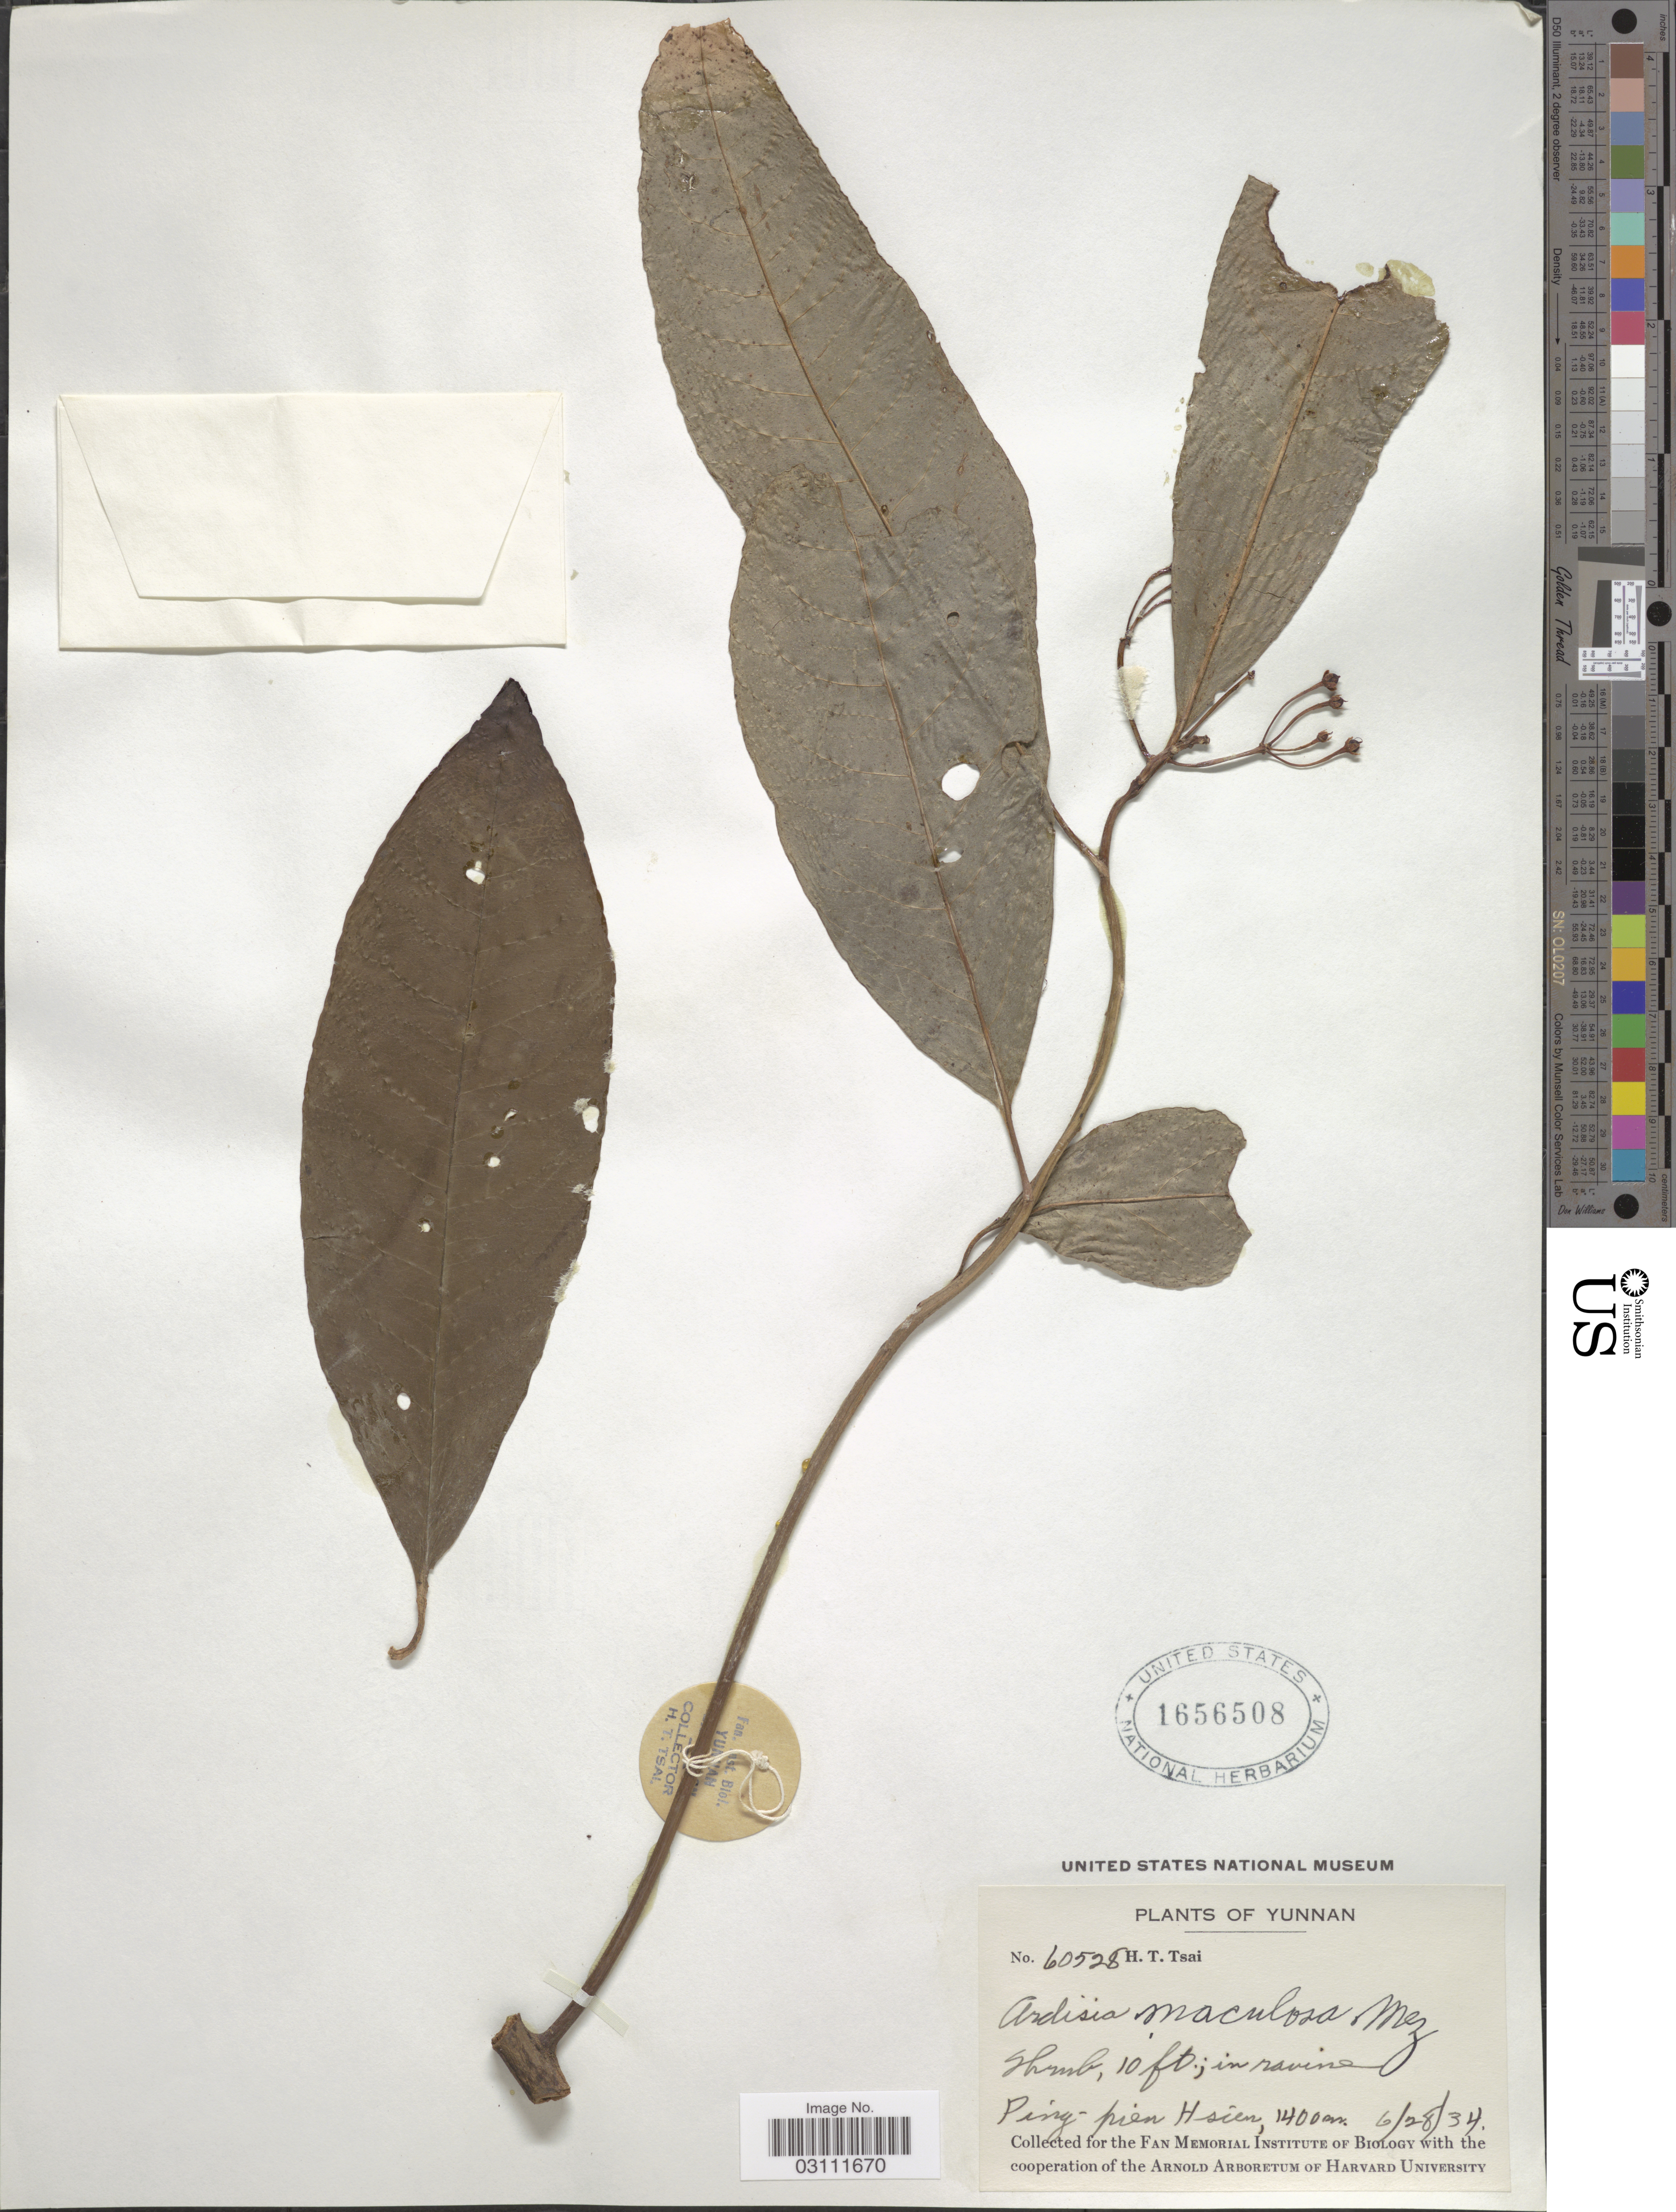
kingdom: Plantae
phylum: Tracheophyta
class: Magnoliopsida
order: Ericales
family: Primulaceae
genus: Ardisia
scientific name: Ardisia maculosa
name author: Mez in Engl.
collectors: H. Tsai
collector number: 60528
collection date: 1934-06-28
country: China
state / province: Yunnan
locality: Ping-pien Hsien.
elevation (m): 1400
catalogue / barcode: US 1656508